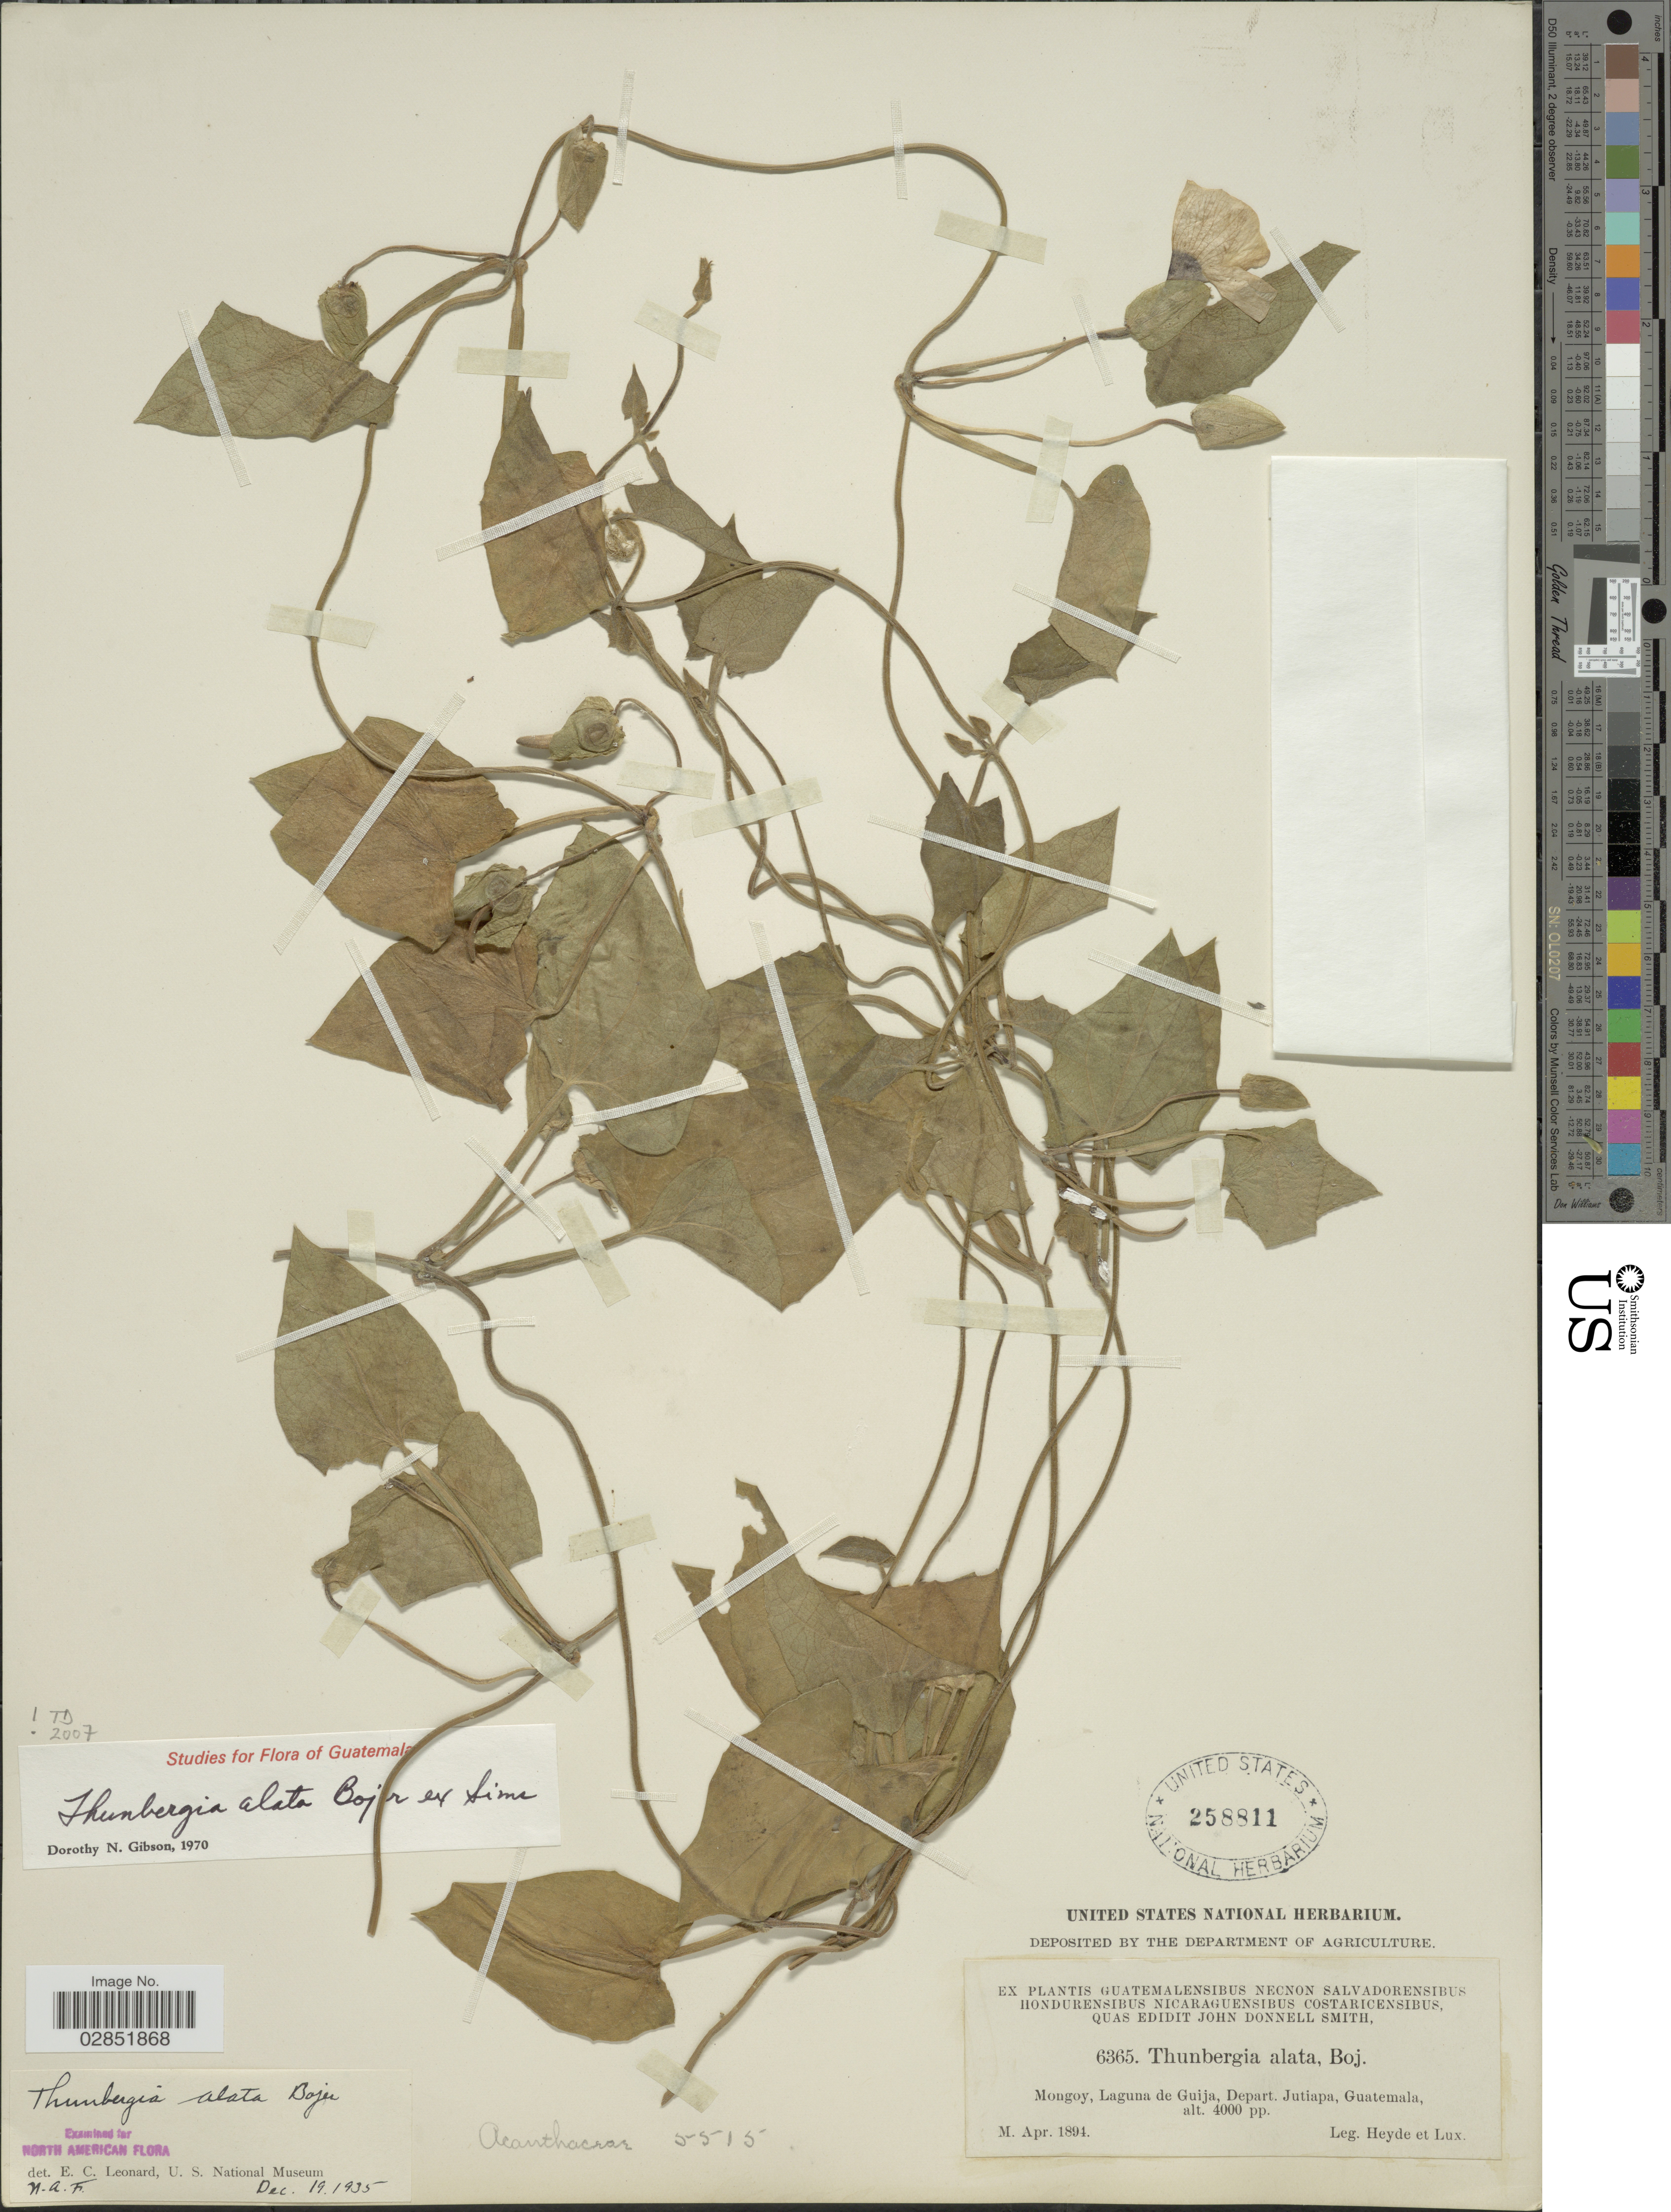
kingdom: Plantae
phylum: Tracheophyta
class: Magnoliopsida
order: Lamiales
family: Acanthaceae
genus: Thunbergia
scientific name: Thunbergia alata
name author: Bojer ex Sims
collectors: Heyde & Lux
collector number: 6365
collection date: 1894-04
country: Guatemala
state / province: Jutiapa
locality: Mongoy, Laguna de Guija, Depart, Jutiapa.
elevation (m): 1219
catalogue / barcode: US 258811